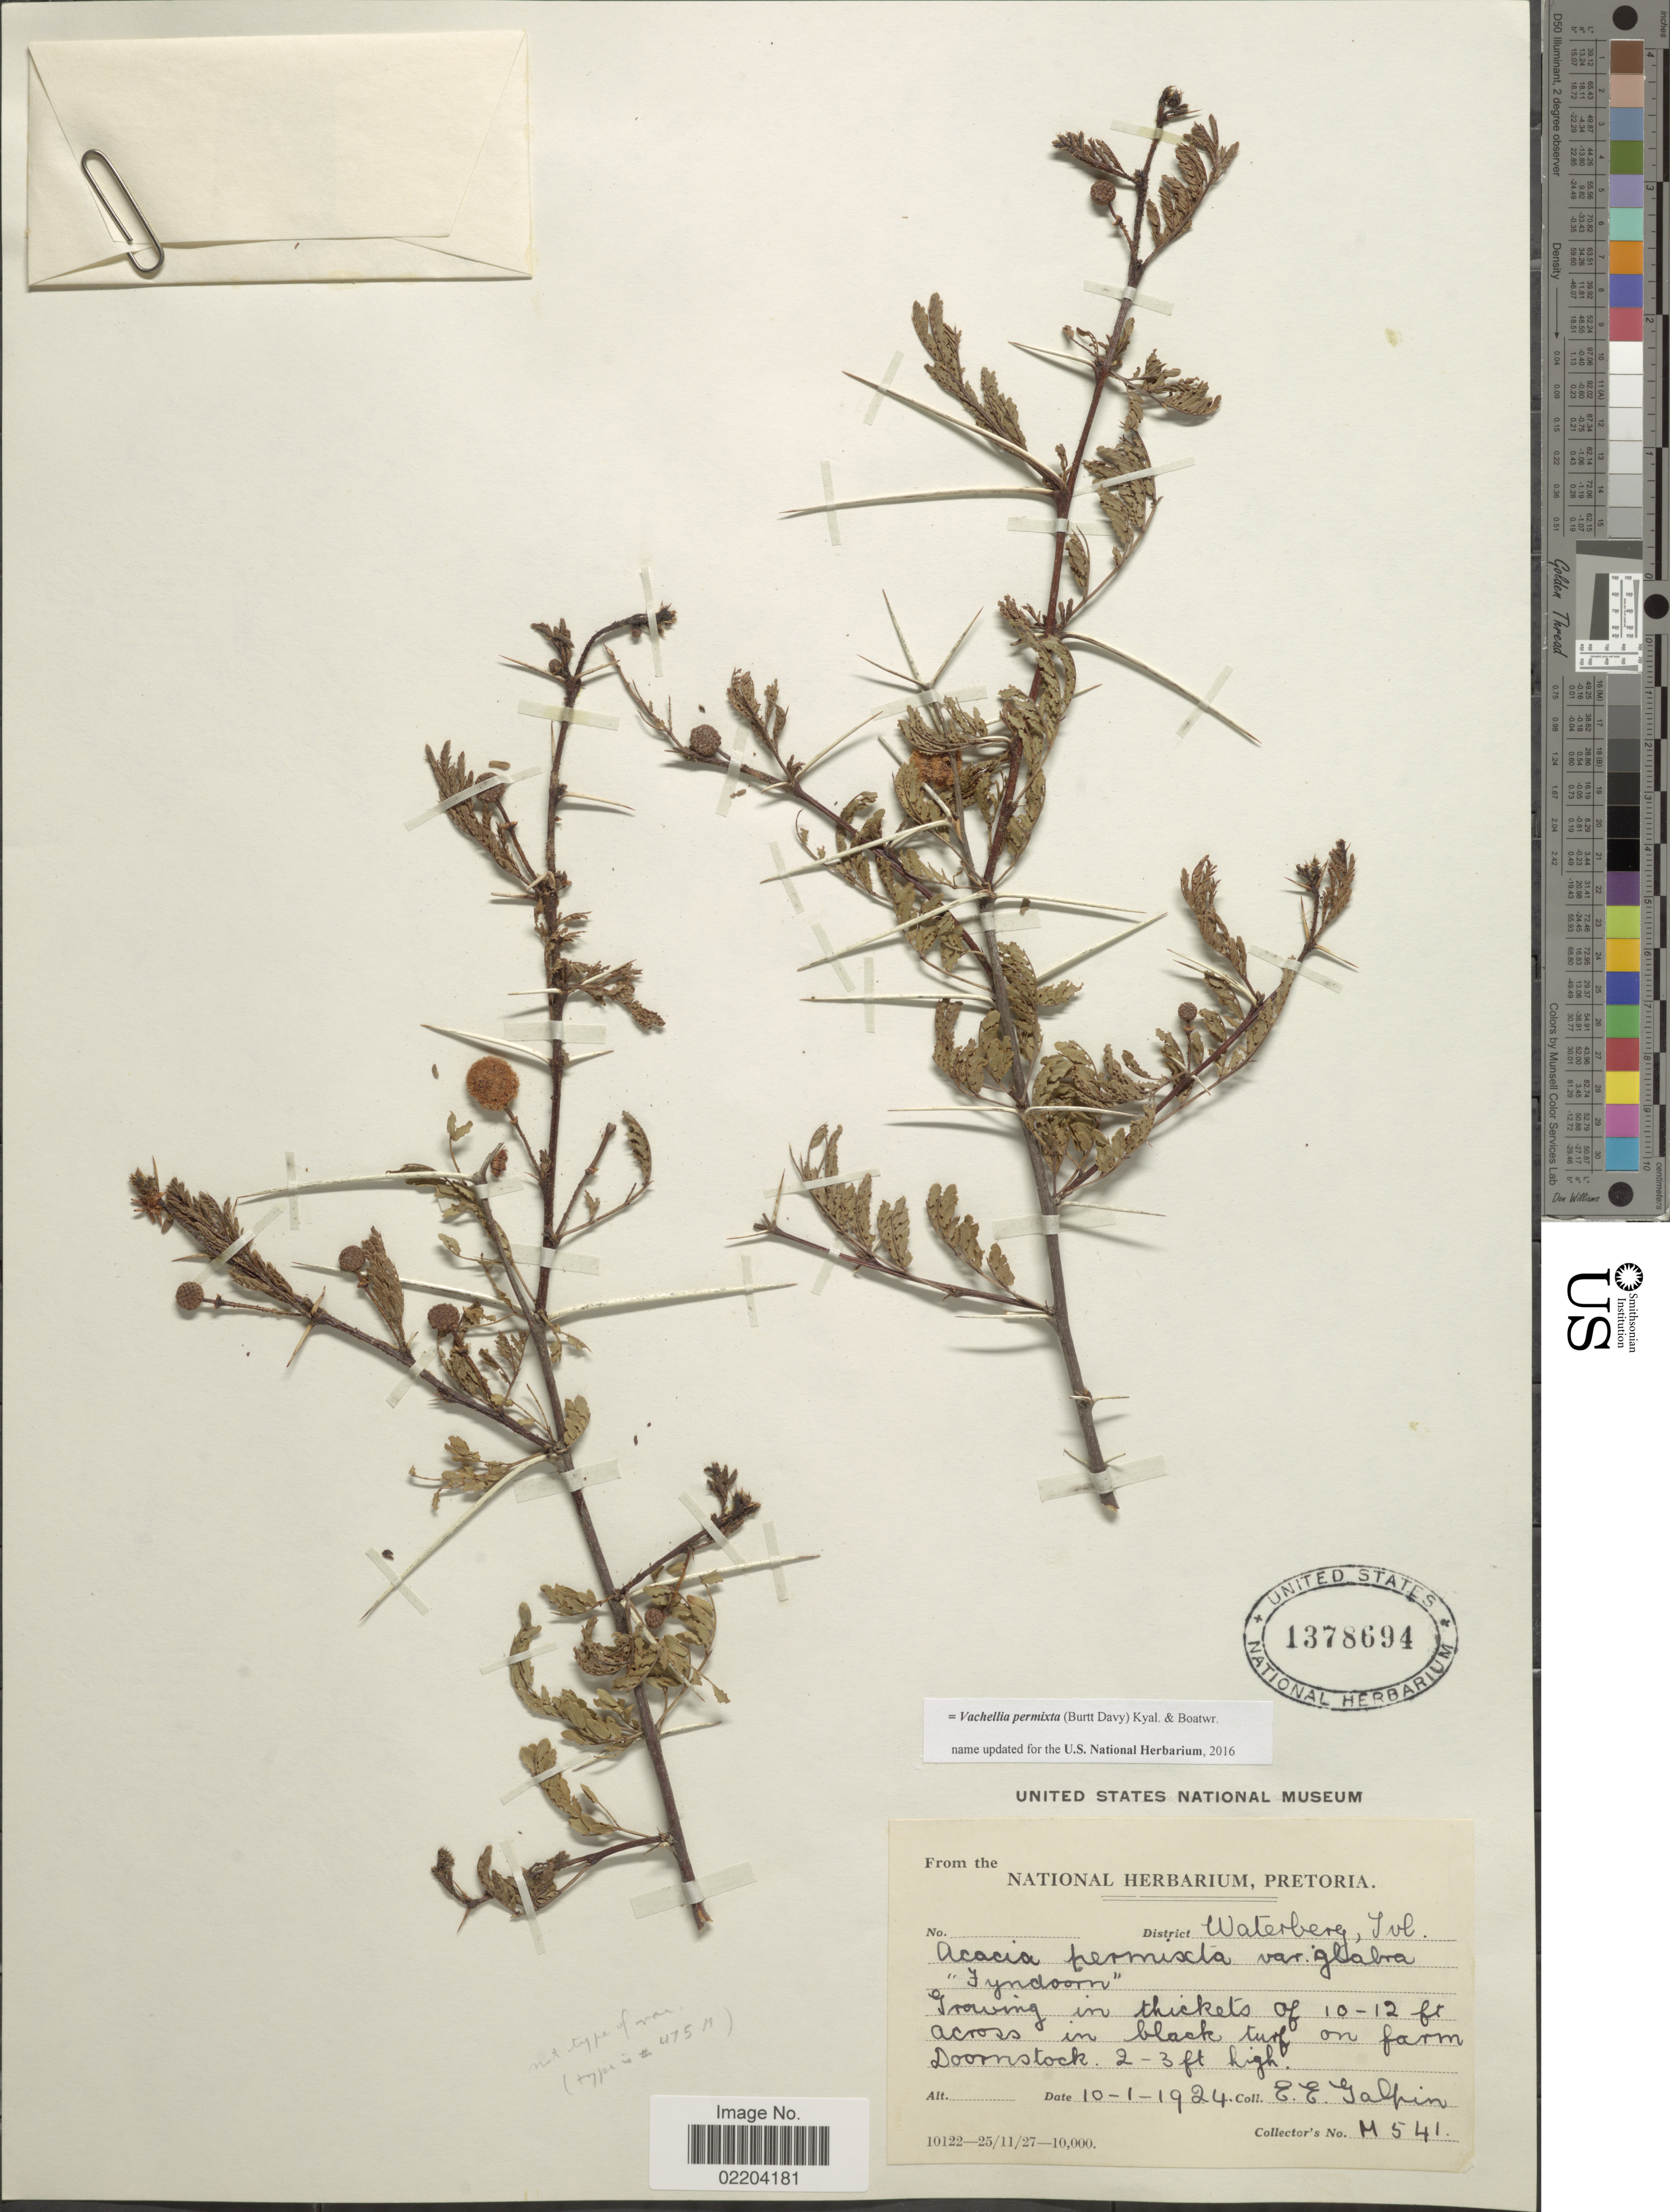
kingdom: Plantae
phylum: Tracheophyta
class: Magnoliopsida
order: Fabales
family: Fabaceae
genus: Vachellia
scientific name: Vachellia permixta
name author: (Burtt Davy) Kyal. & Boatwr.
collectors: E. Galpin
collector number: M541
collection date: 1924-01-10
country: South Africa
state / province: Limpopo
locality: District Waterberg, Tvl. Doornstock.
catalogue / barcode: US 1378694